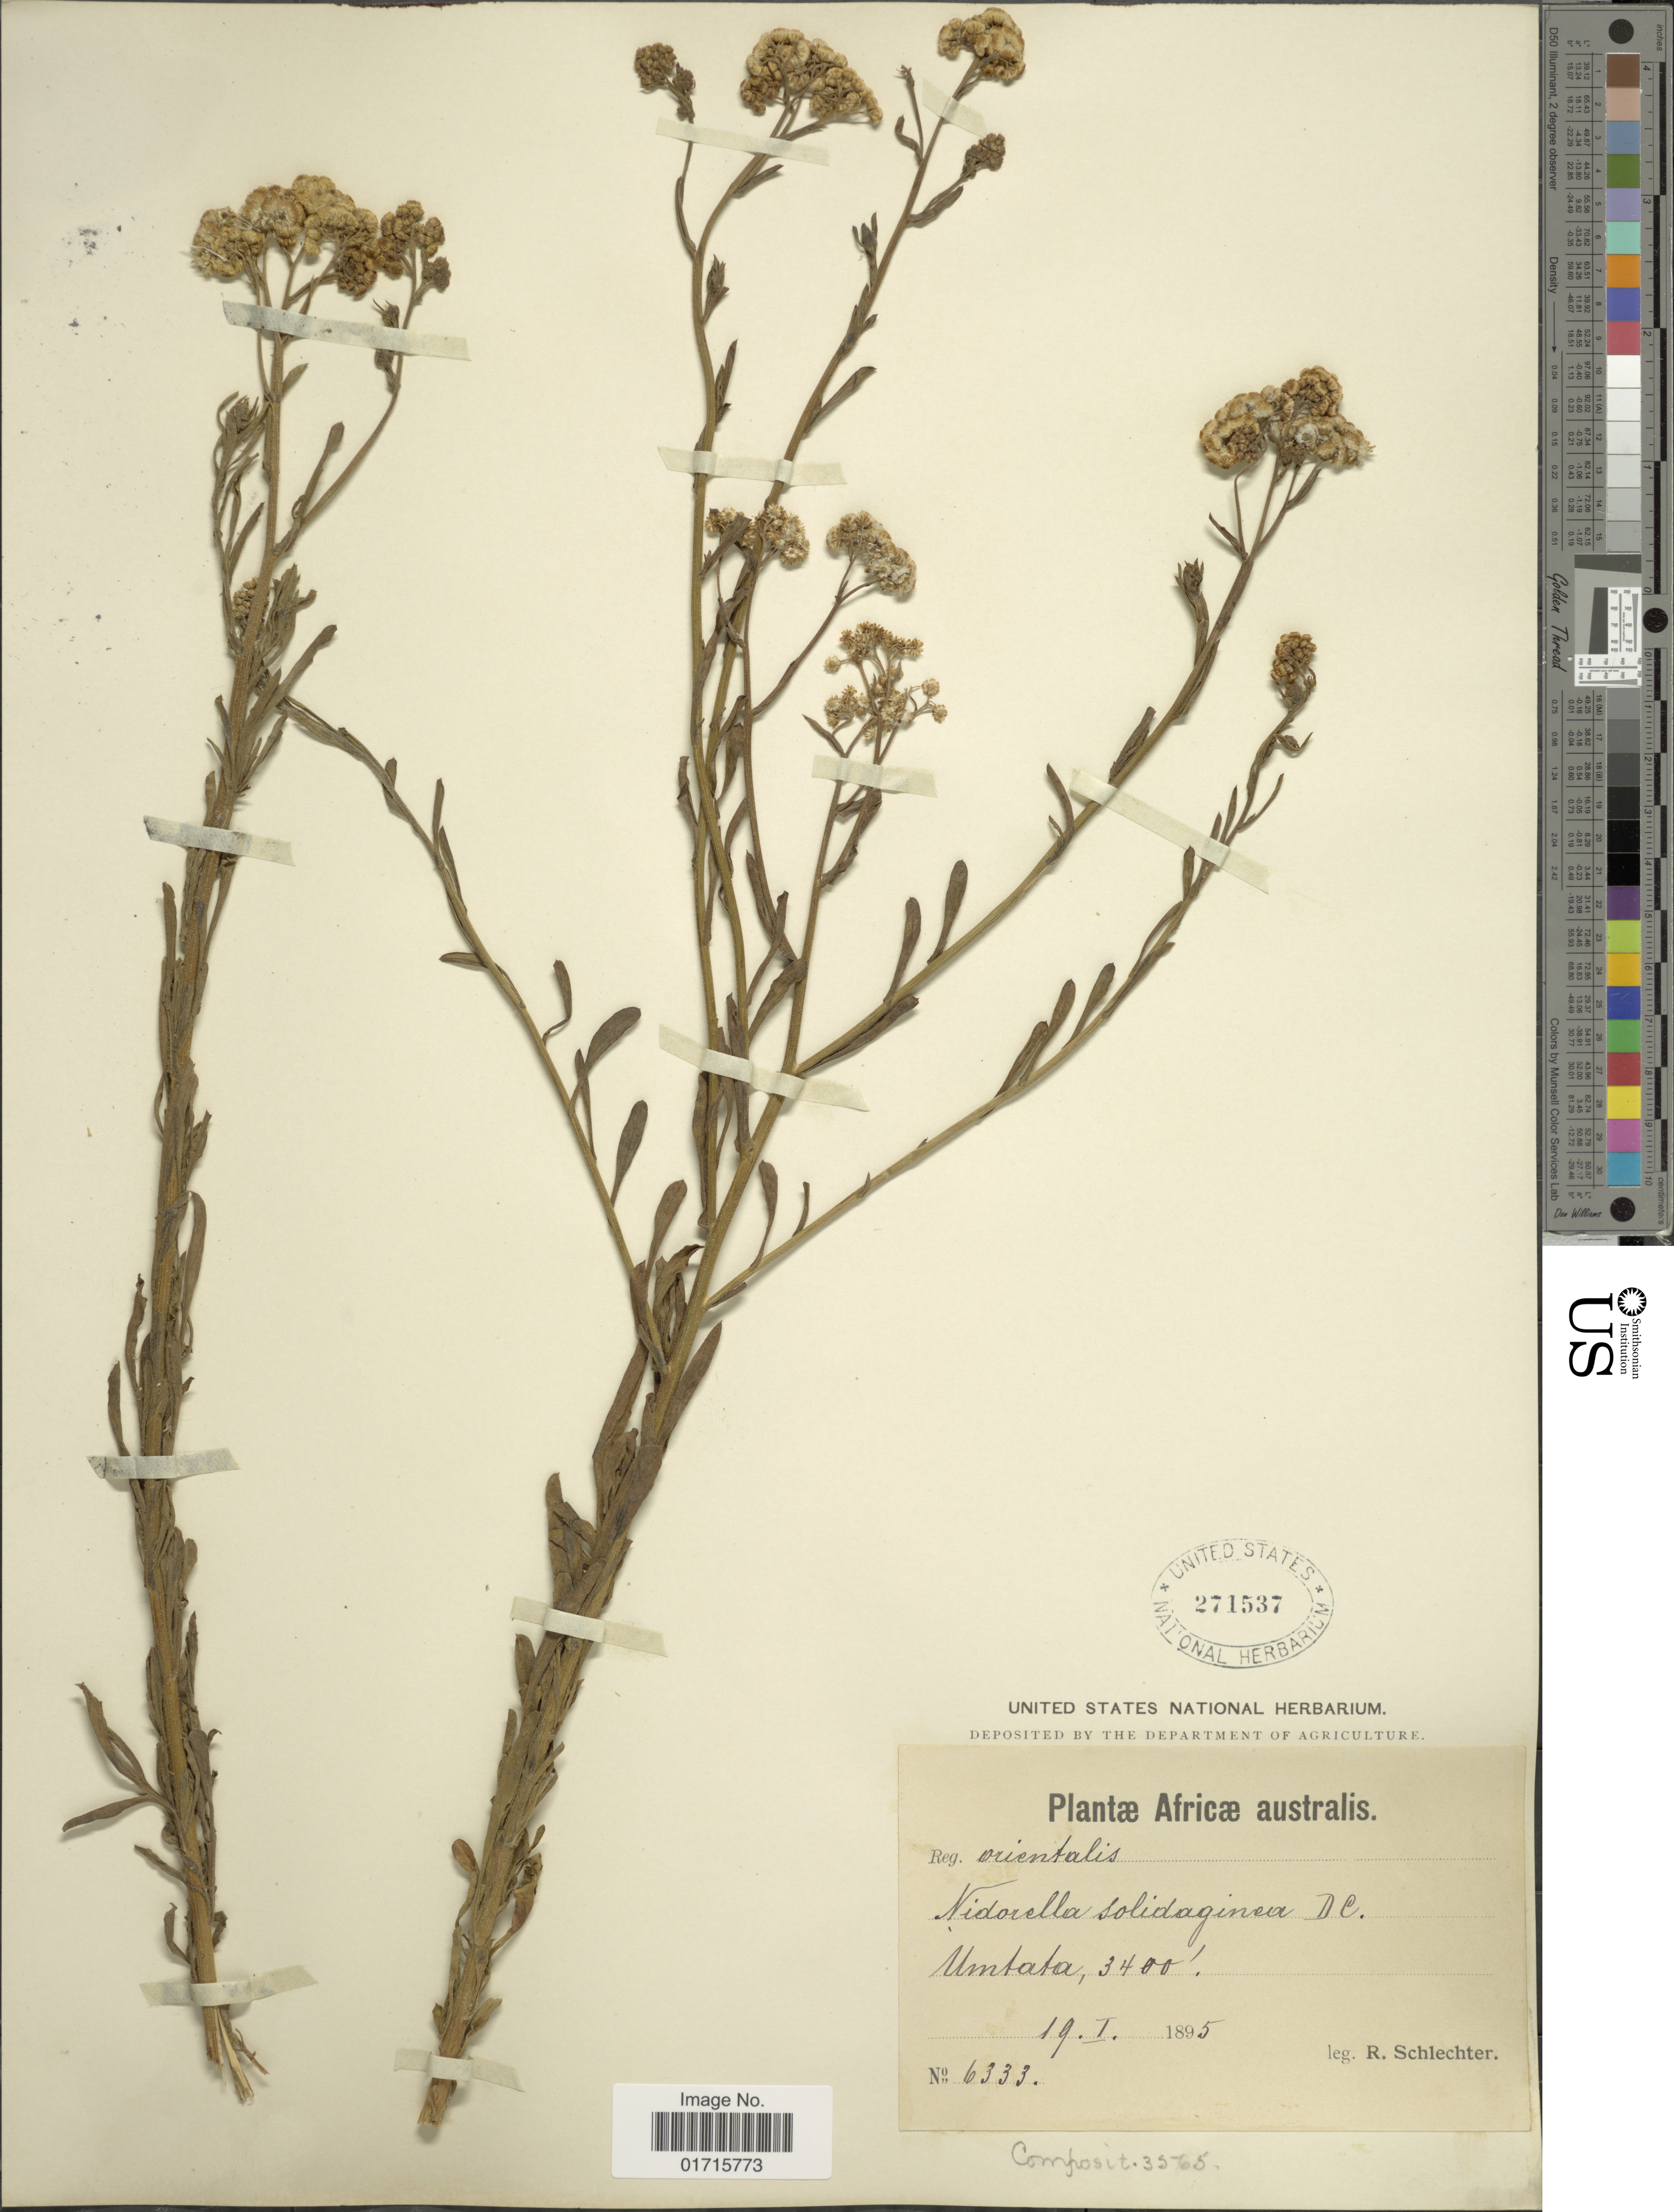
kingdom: Plantae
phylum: Tracheophyta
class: Magnoliopsida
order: Asterales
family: Asteraceae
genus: Nidorella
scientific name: Nidorella solidaginea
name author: DC.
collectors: F. R. R. Schlechter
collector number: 6333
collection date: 1895-01-19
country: South Africa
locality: Africae australis. Umtata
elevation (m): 1036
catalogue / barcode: US 271537